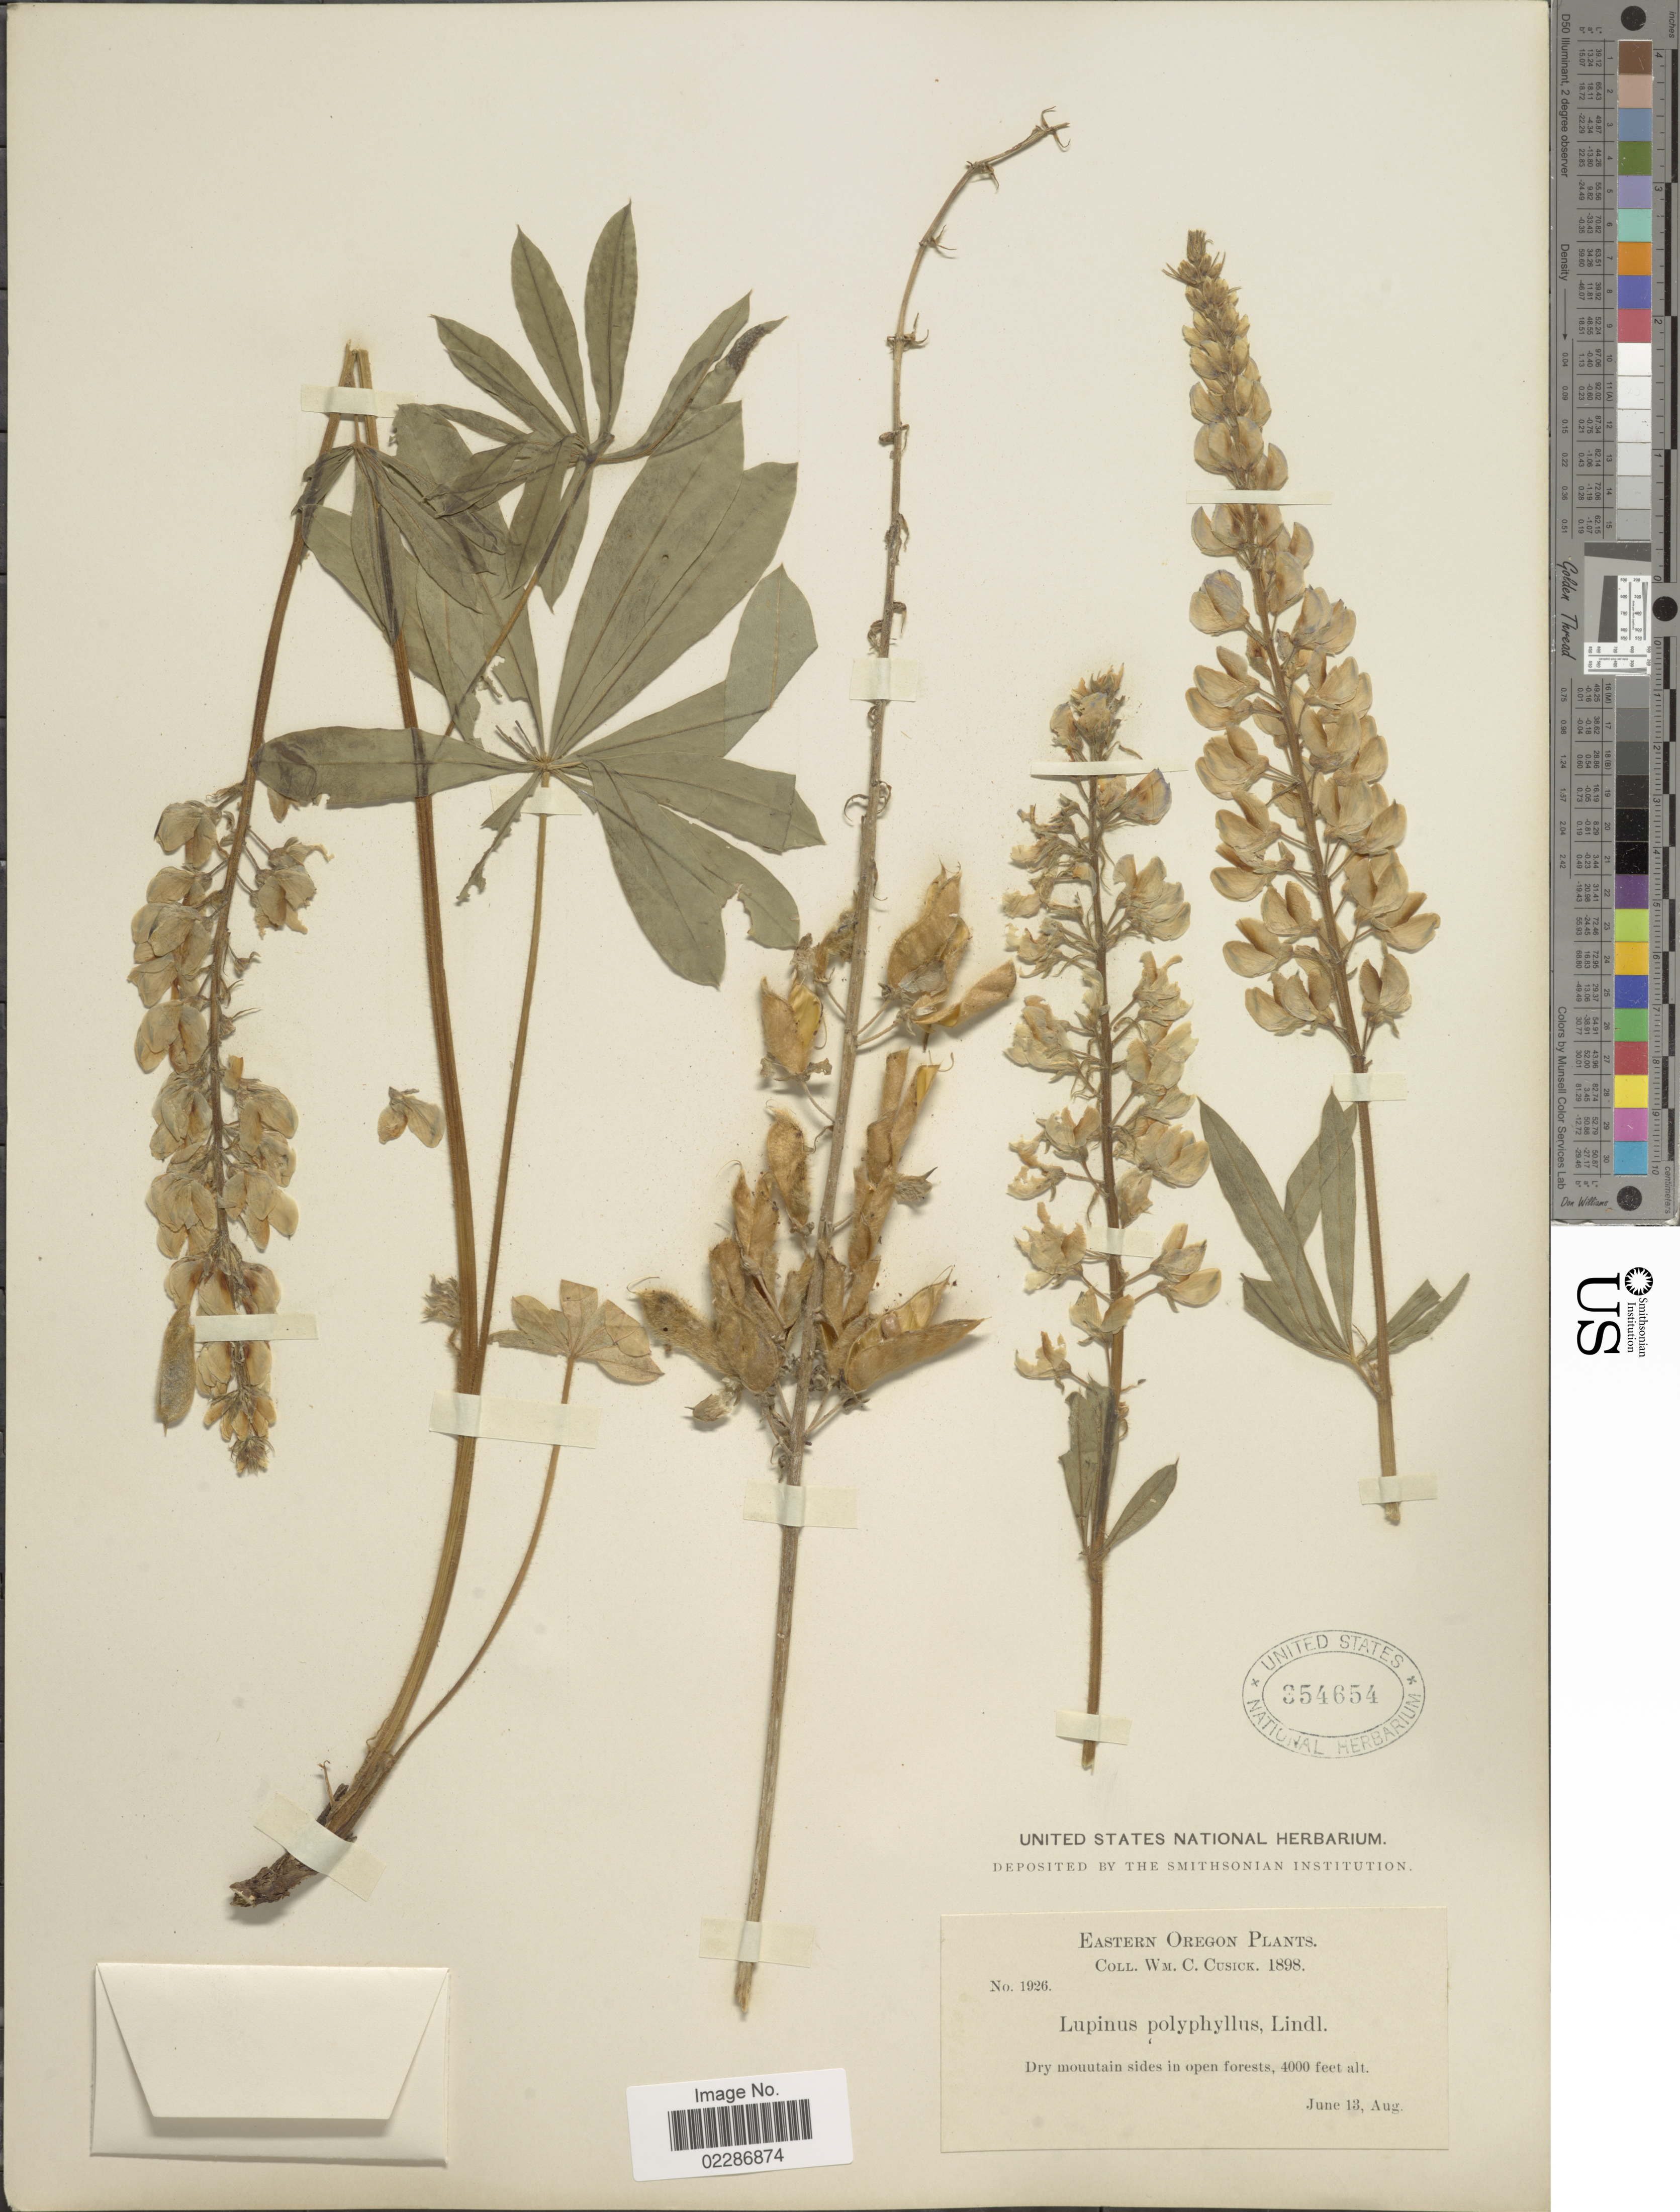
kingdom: Plantae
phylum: Tracheophyta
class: Magnoliopsida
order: Fabales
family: Fabaceae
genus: Lupinus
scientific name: Lupinus polyphyllus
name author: Lindl.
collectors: W. C. Cusick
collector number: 1926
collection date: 1898-08-13/1898-08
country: United States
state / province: Oregon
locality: Eastern Oregon, Dry mountain side in open forests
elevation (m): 1219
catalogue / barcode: US 354654